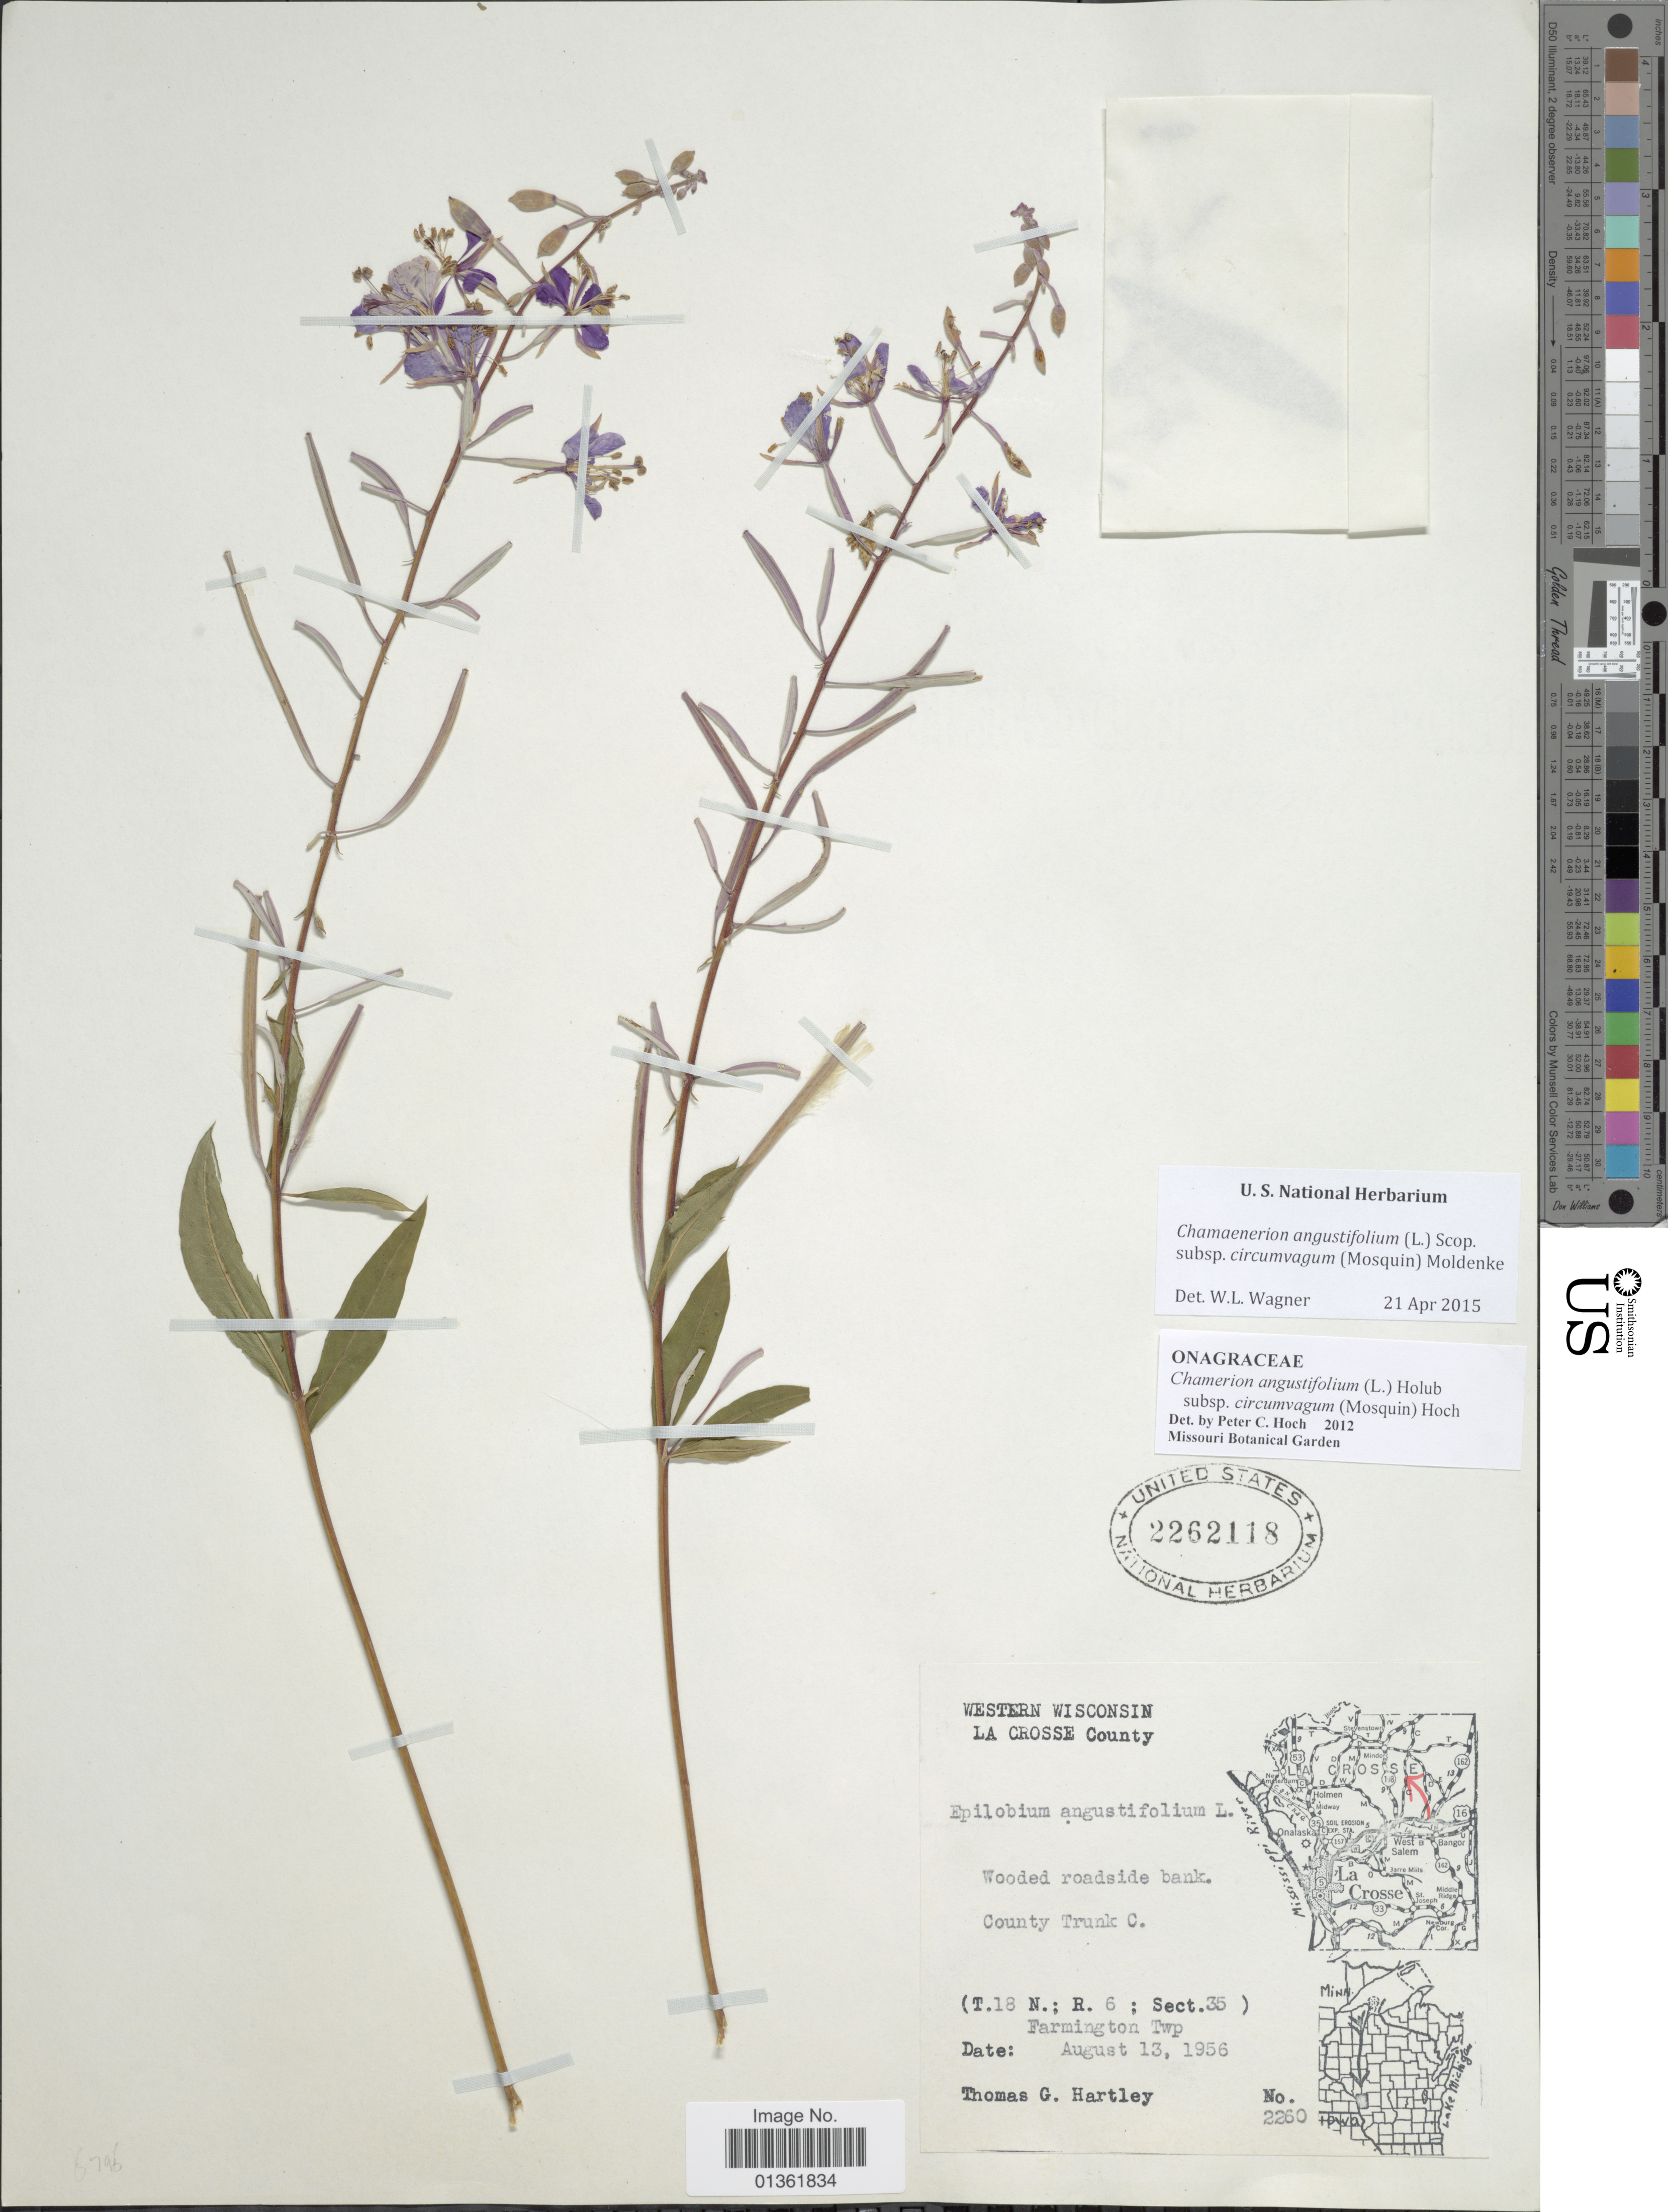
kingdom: Plantae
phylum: Tracheophyta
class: Magnoliopsida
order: Myrtales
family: Onagraceae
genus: Chamaenerion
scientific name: Chamaenerion angustifolium subsp. circumvagum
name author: (Mosquin) Moldenke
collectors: T. G. Hartley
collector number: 2260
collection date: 1956-08-13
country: United States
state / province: Wisconsin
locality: Western Wisconsin. La Crosse County. County Trunk O. (T.18 N.; R.6; Sect. 35) Farmington Twp.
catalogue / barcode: US 2262118